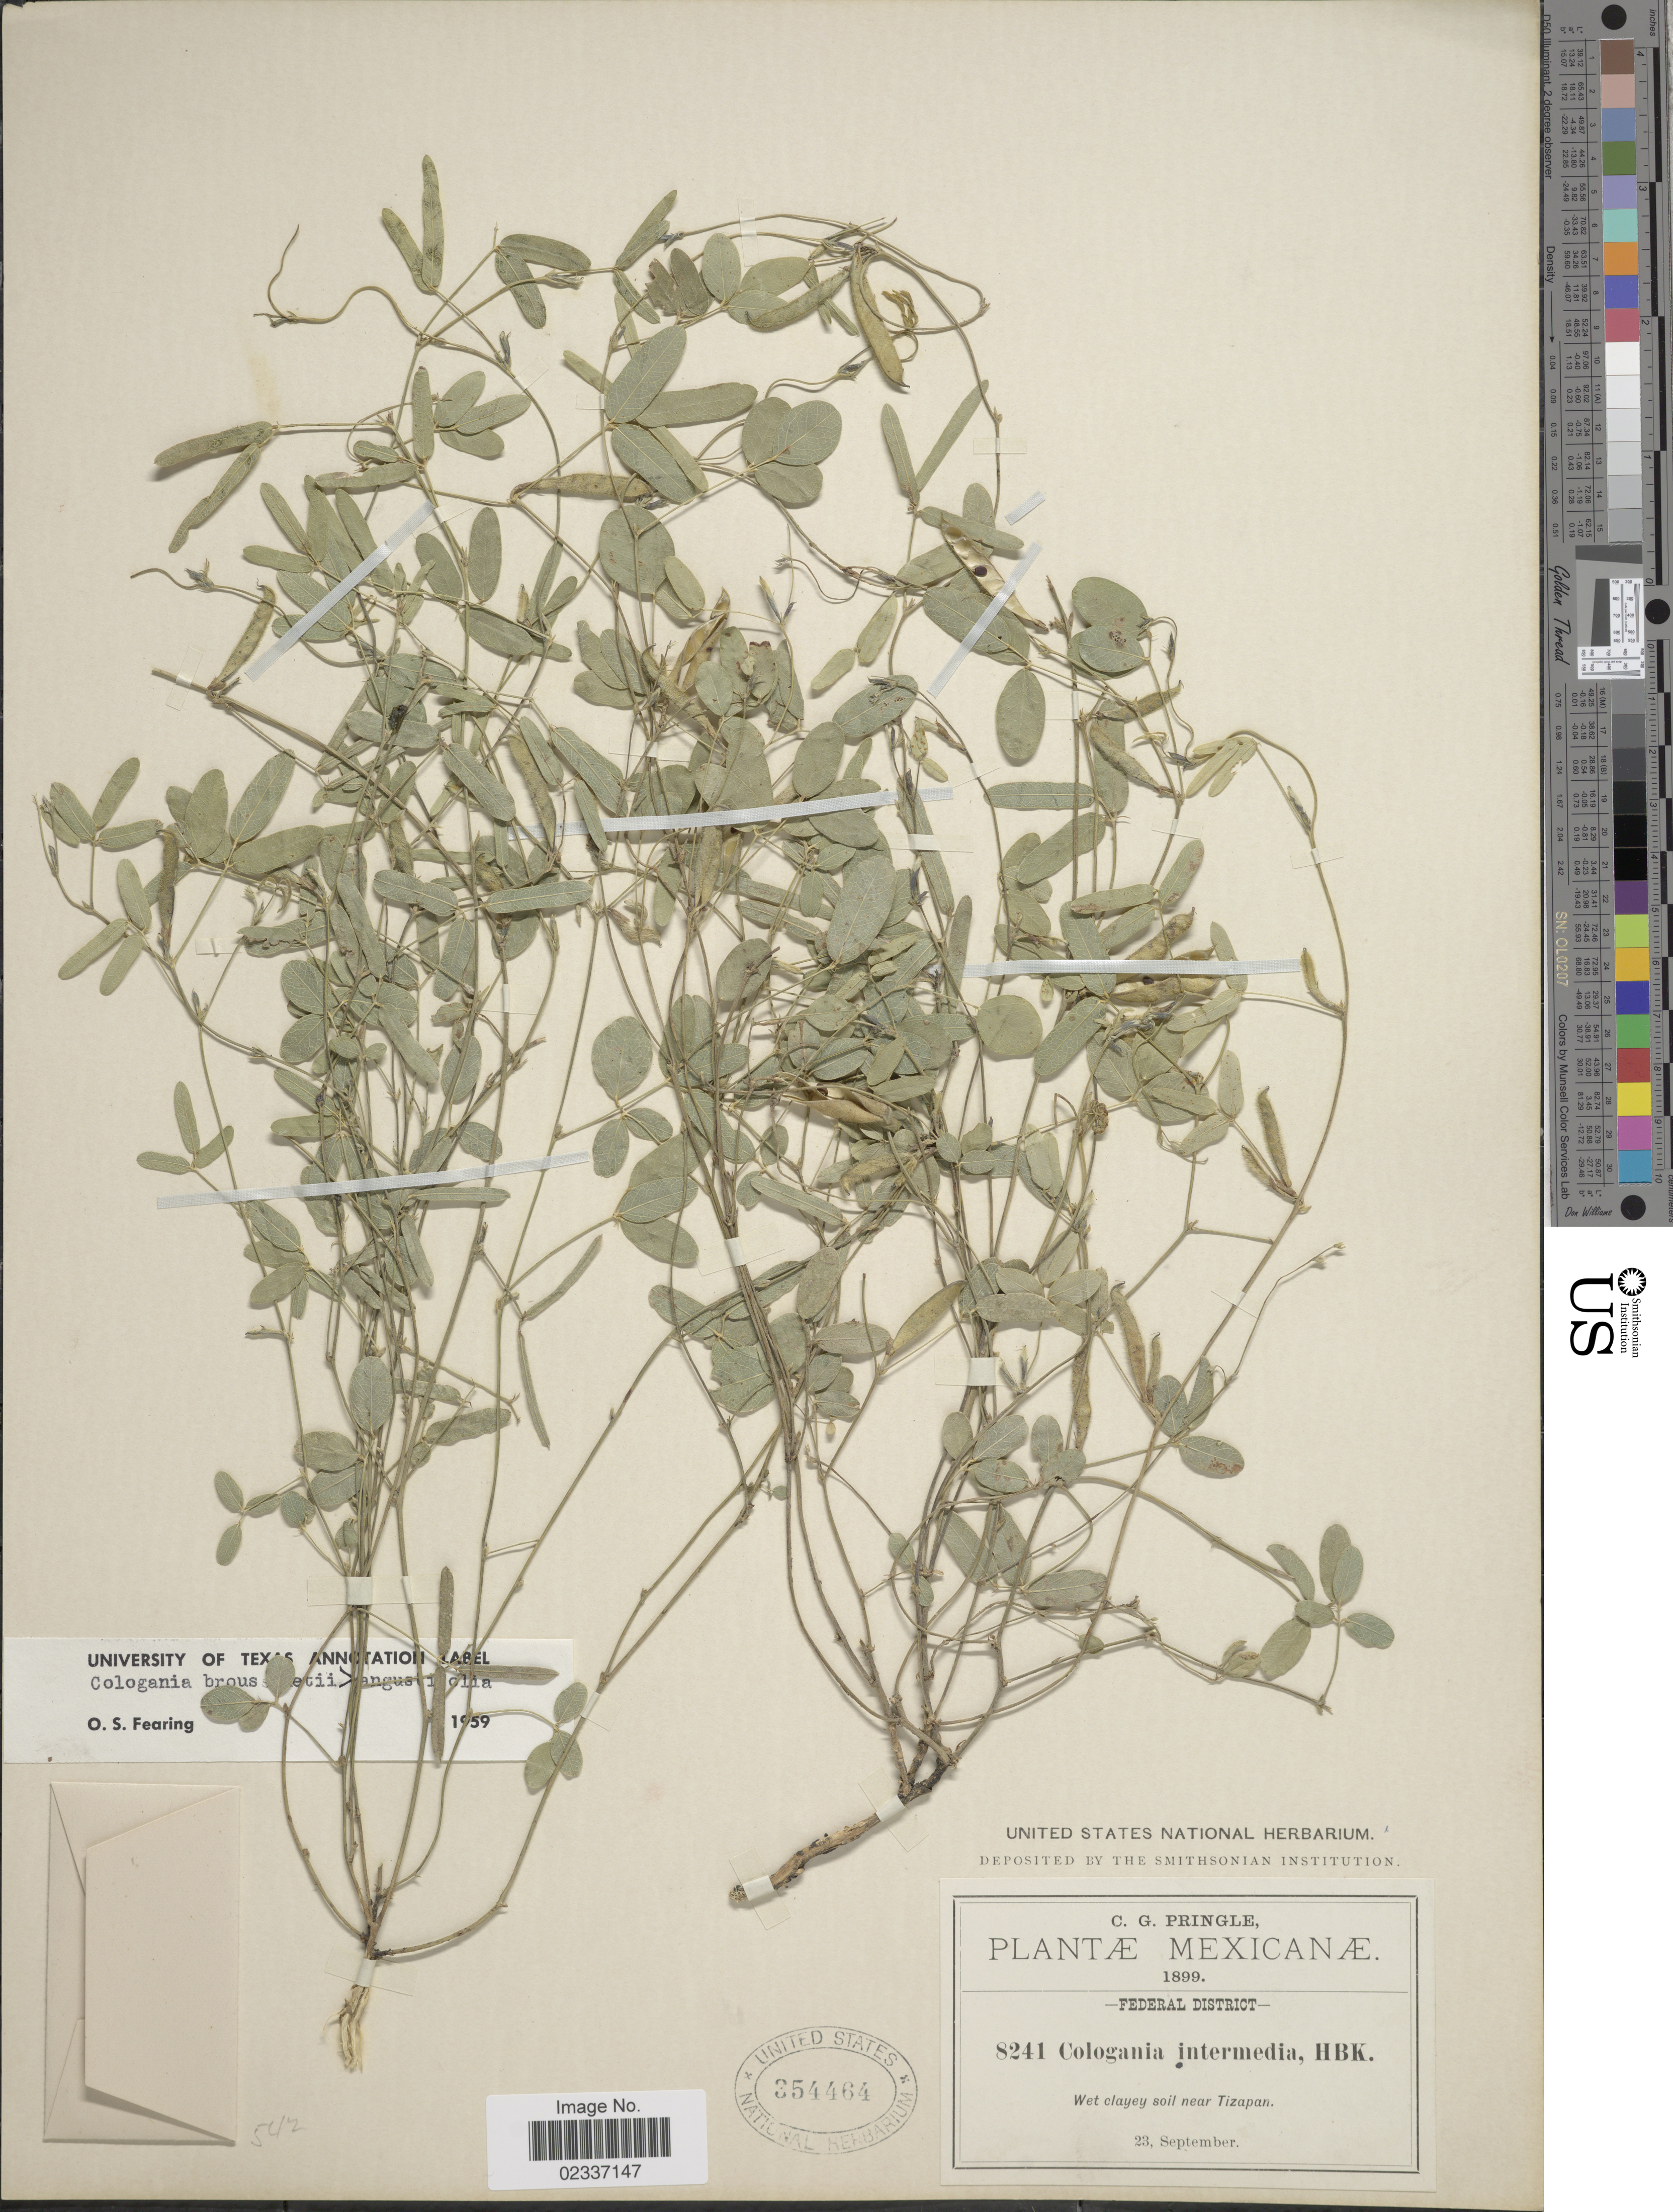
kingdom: Plantae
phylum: Tracheophyta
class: Magnoliopsida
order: Fabales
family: Fabaceae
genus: Cologania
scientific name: Cologania intermedia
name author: Kunth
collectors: C. G. Pringle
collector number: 8241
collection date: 1899-09-23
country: Mexico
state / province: Distrito Federal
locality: Federal District, Wet clayey soil near Tizapan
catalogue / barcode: US 354464